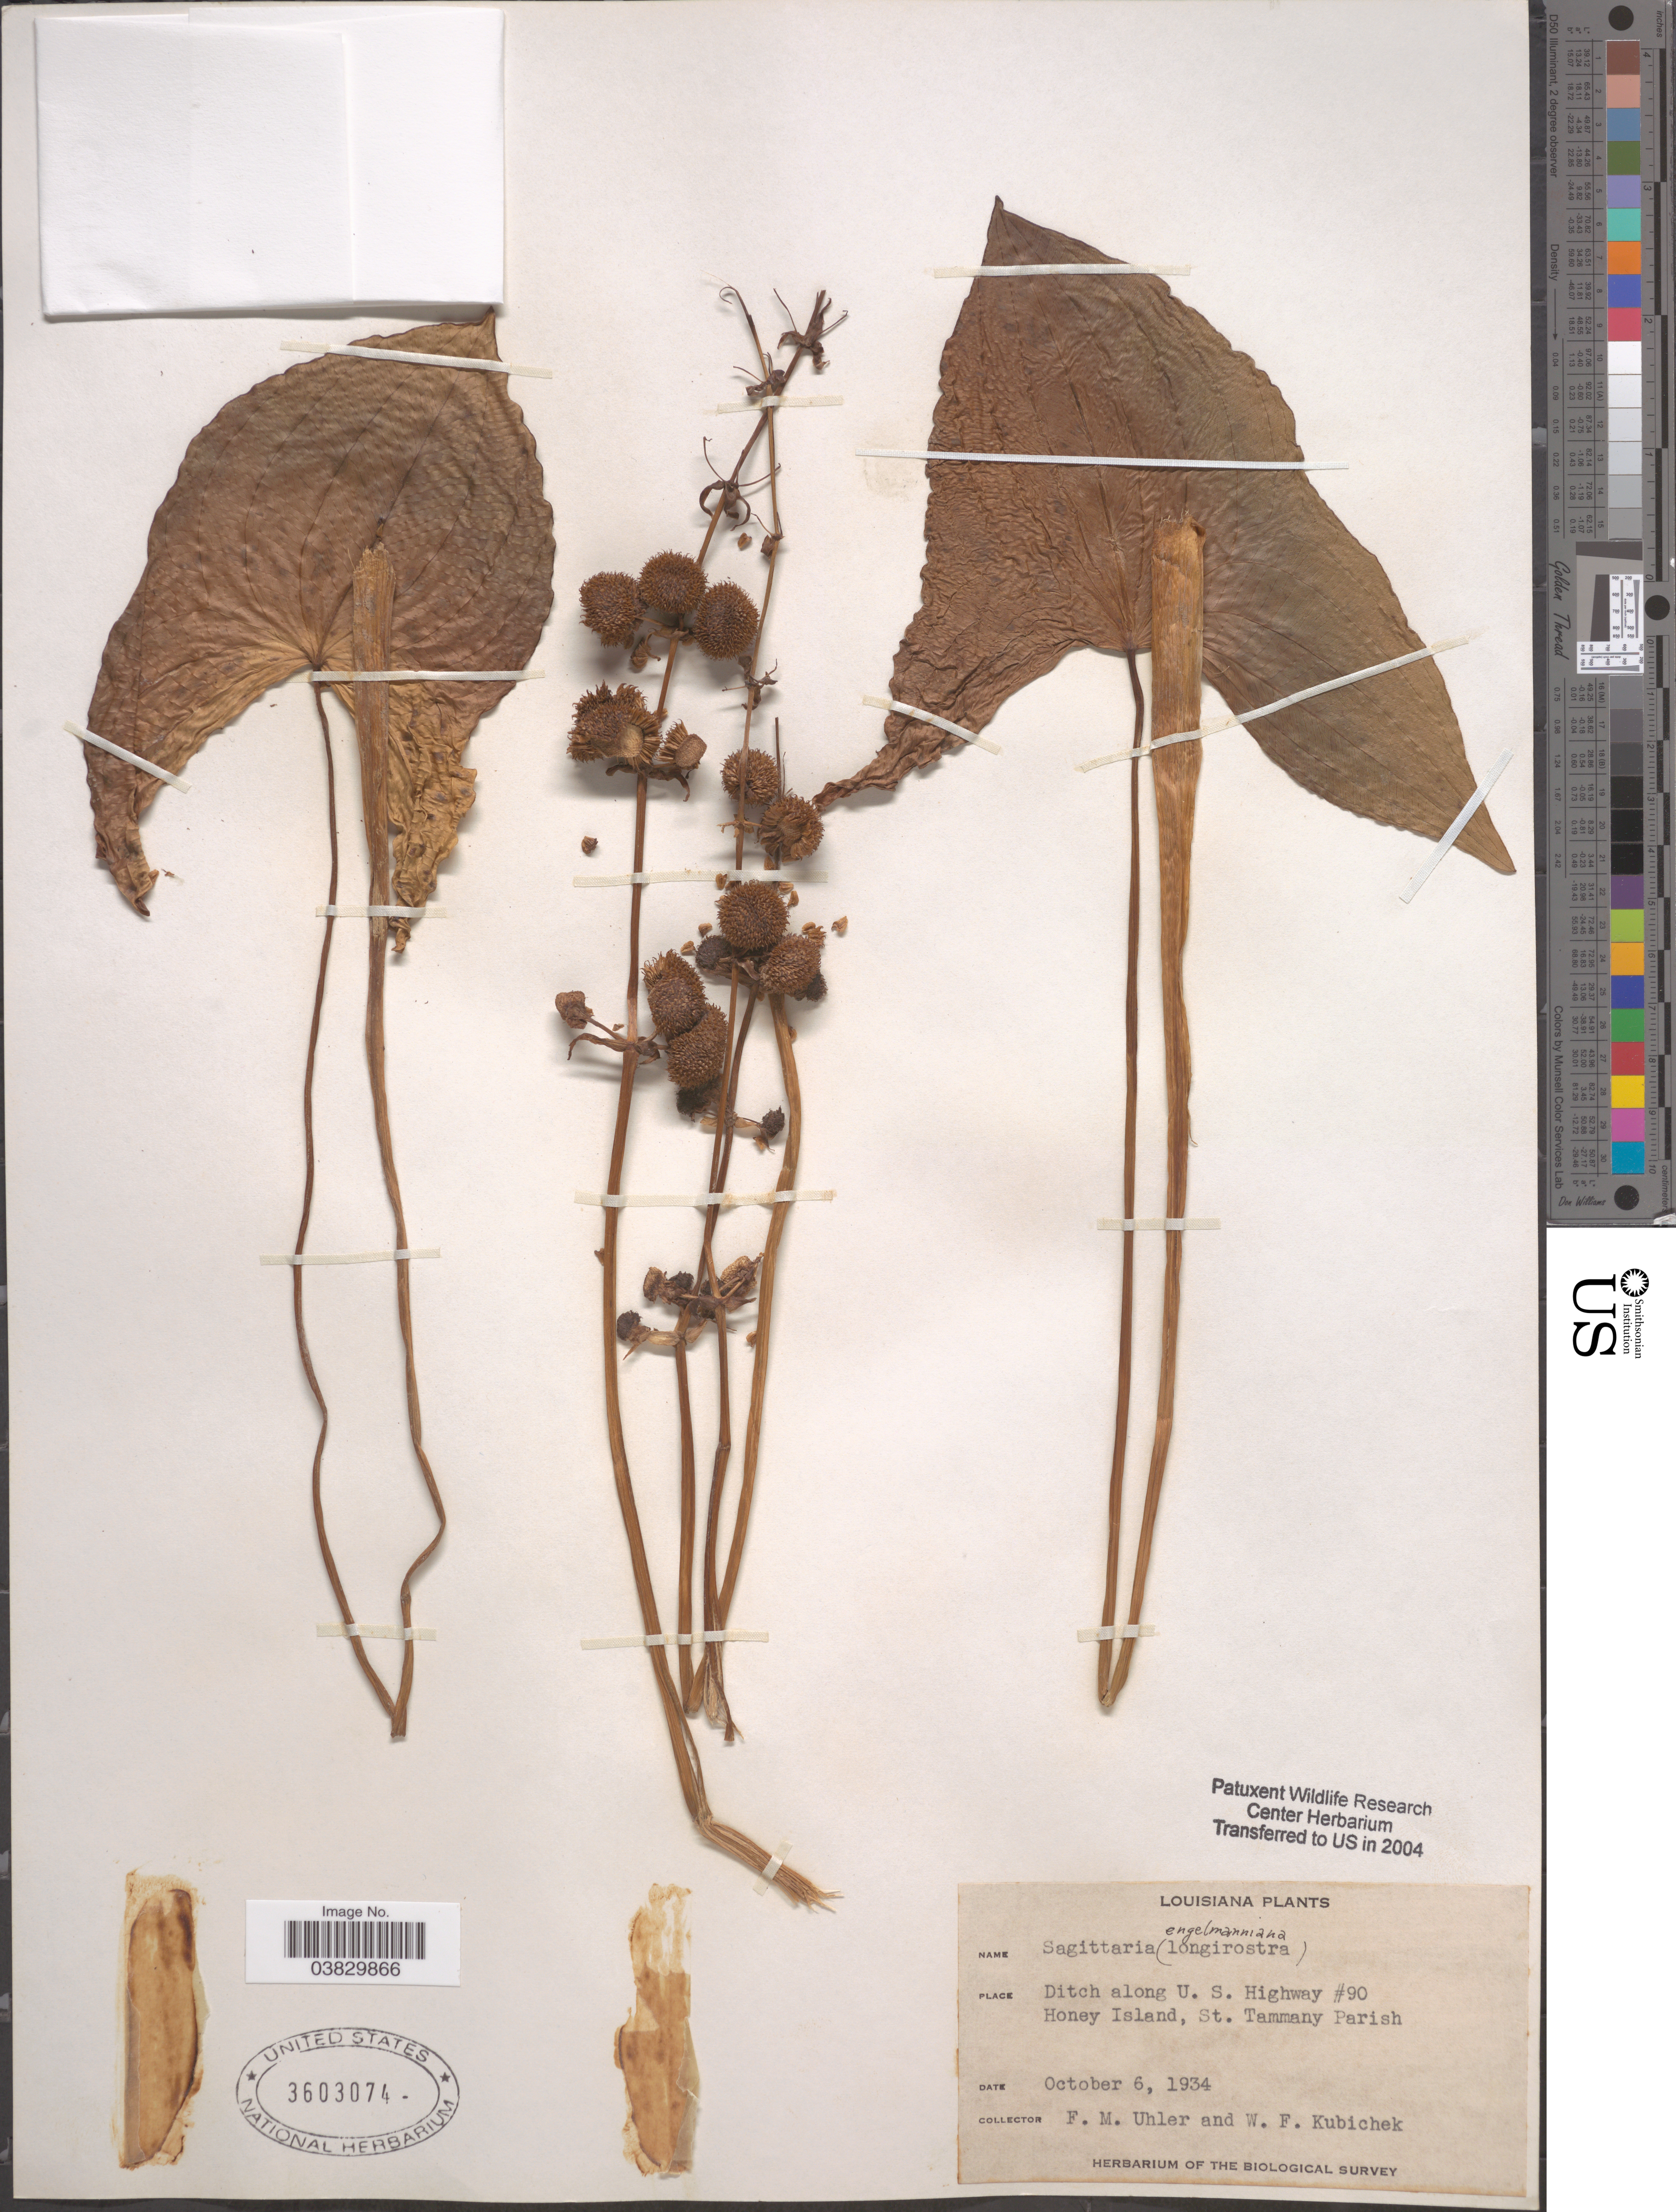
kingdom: Plantae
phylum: Tracheophyta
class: Liliopsida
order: Alismatales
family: Alismataceae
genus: Sagittaria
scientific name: Sagittaria engelmanniana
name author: J.G. Sm.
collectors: F. M. Uhler & W. Kubichek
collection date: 1934-10-06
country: United States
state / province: Louisiana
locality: Ditch along U. S. Highway #90. Honey Island, St. Tammany Parish.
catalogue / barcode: US 3603074